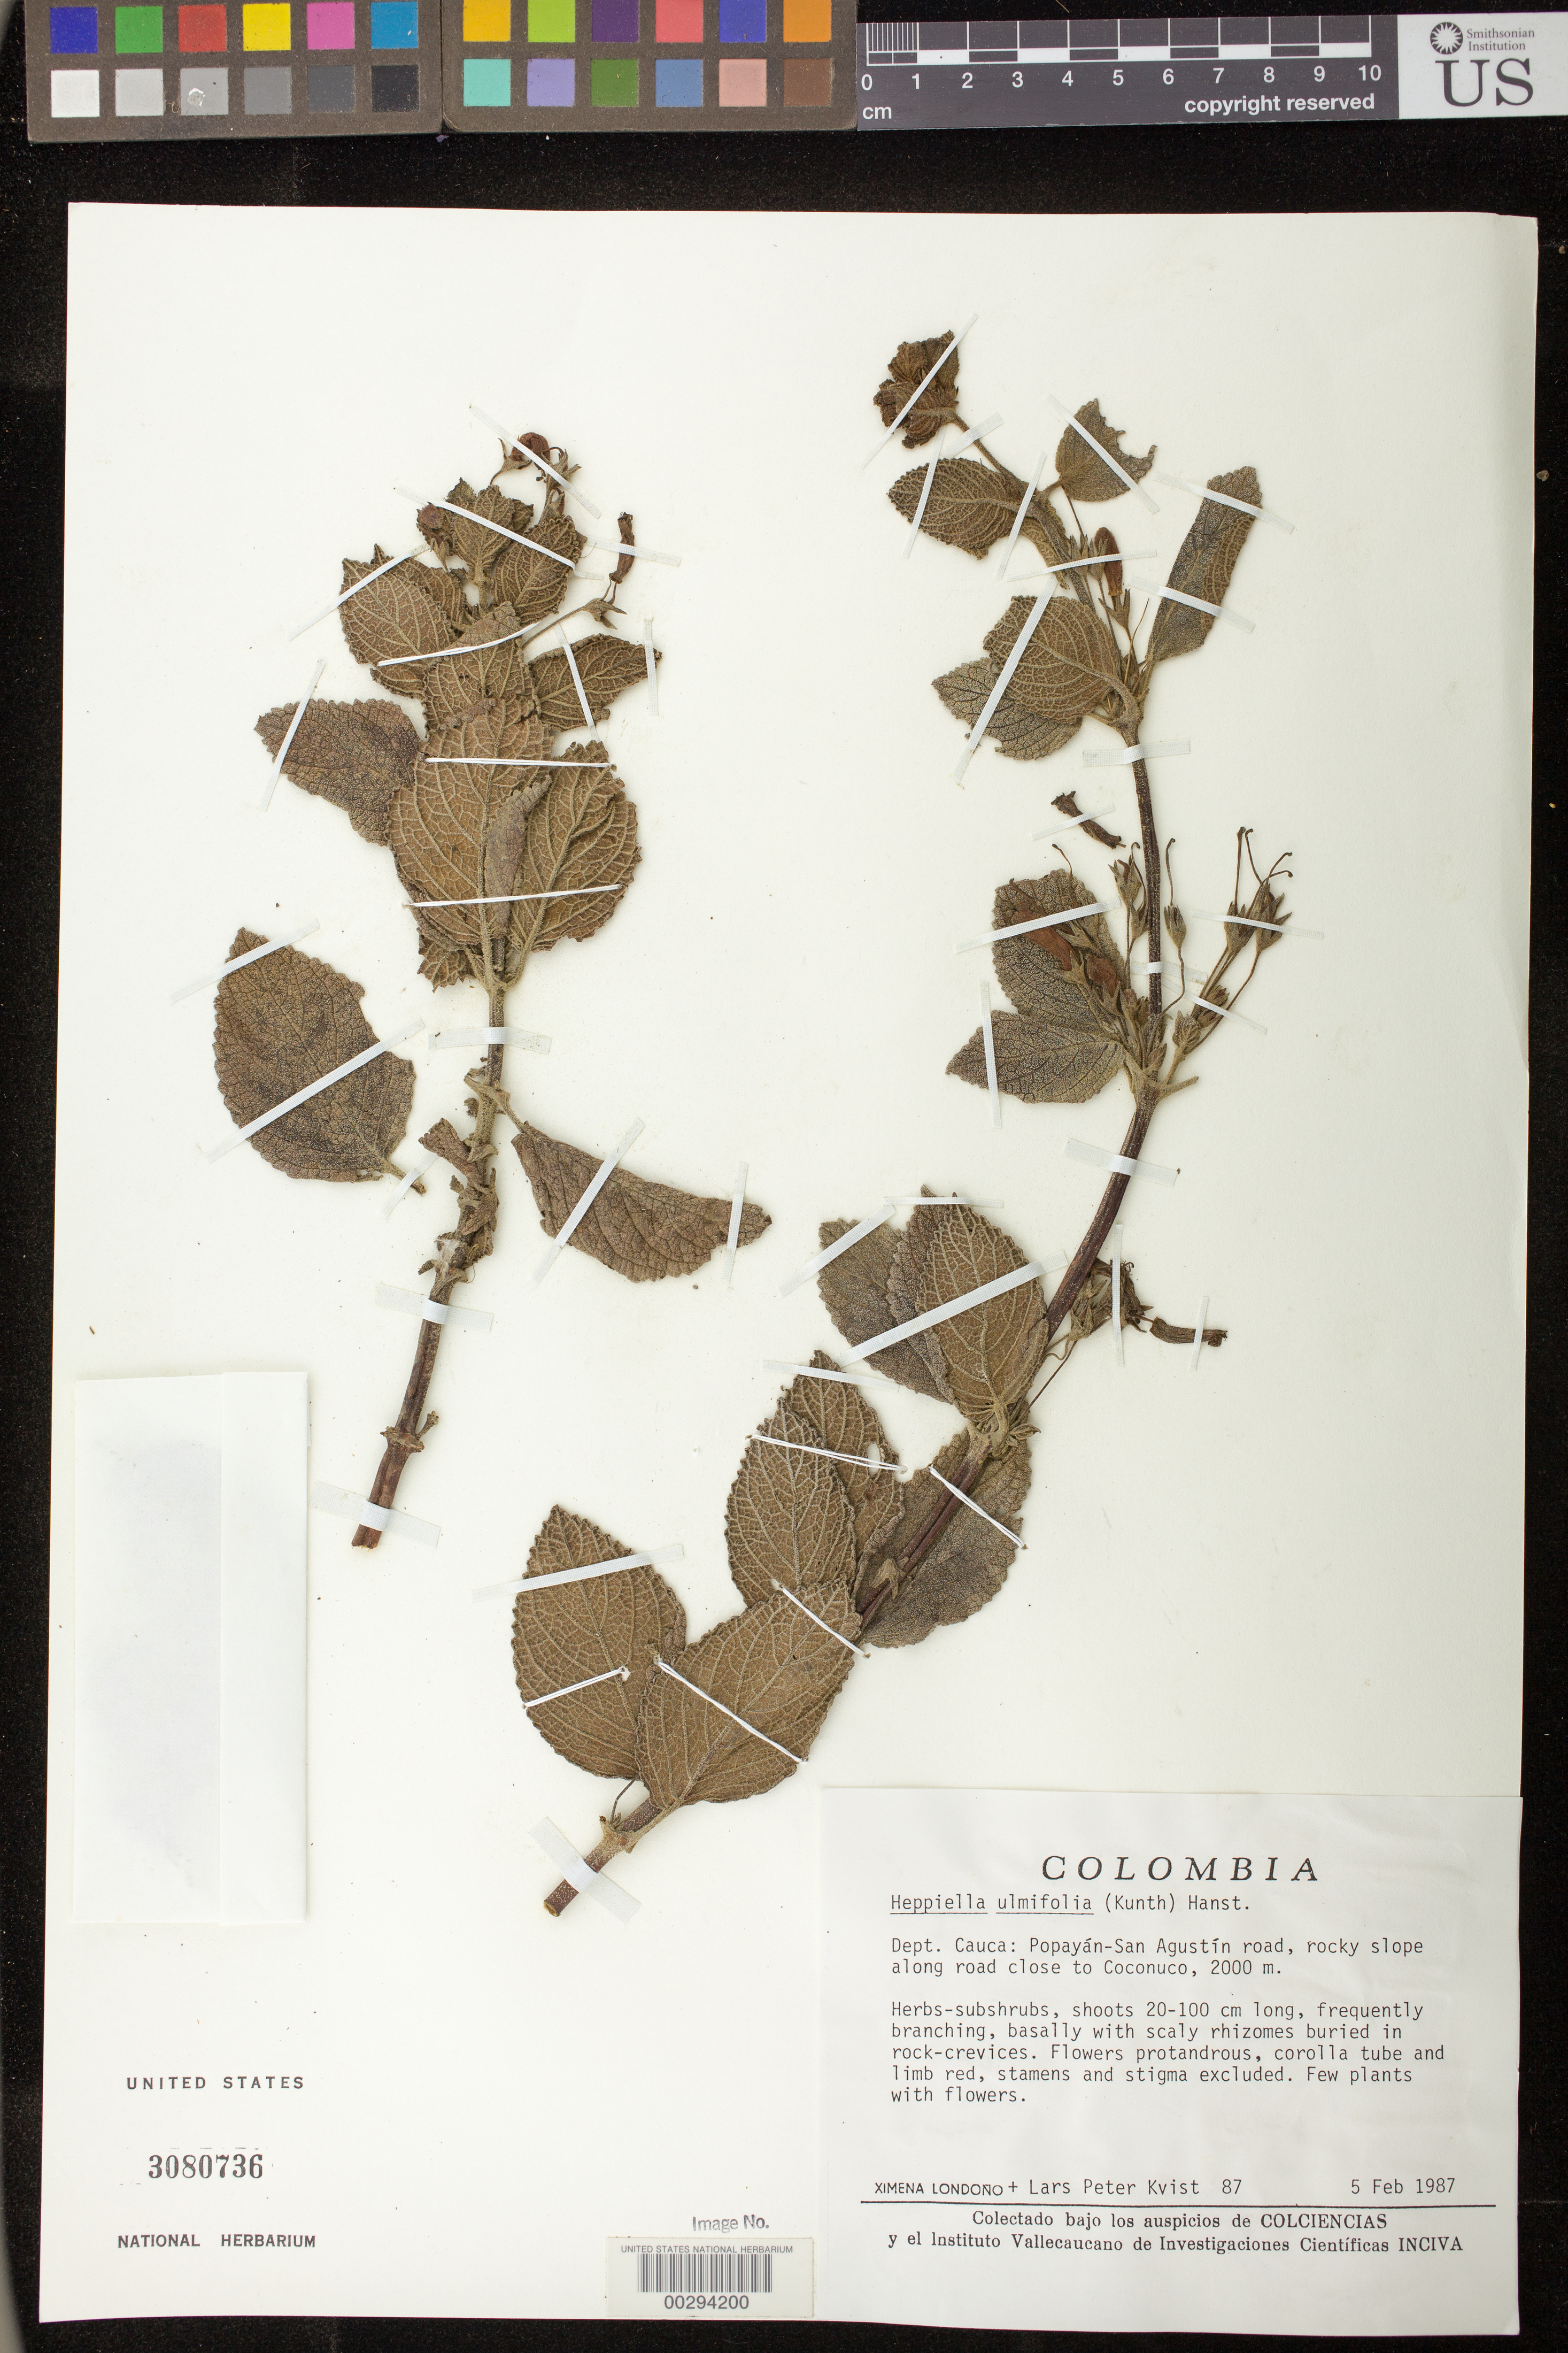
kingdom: Plantae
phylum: Tracheophyta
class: Magnoliopsida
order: Lamiales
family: Gesneriaceae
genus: Heppiella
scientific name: Heppiella ulmifolia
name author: (Kunth) Hanst.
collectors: X. Londoño & L. P. Kvist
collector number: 87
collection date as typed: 05 Feb 1987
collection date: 1987-02-05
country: Colombia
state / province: Cauca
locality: Popayan - San Agustin road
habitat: Rocky slope along road close to coconuco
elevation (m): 2000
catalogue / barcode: US 3080736